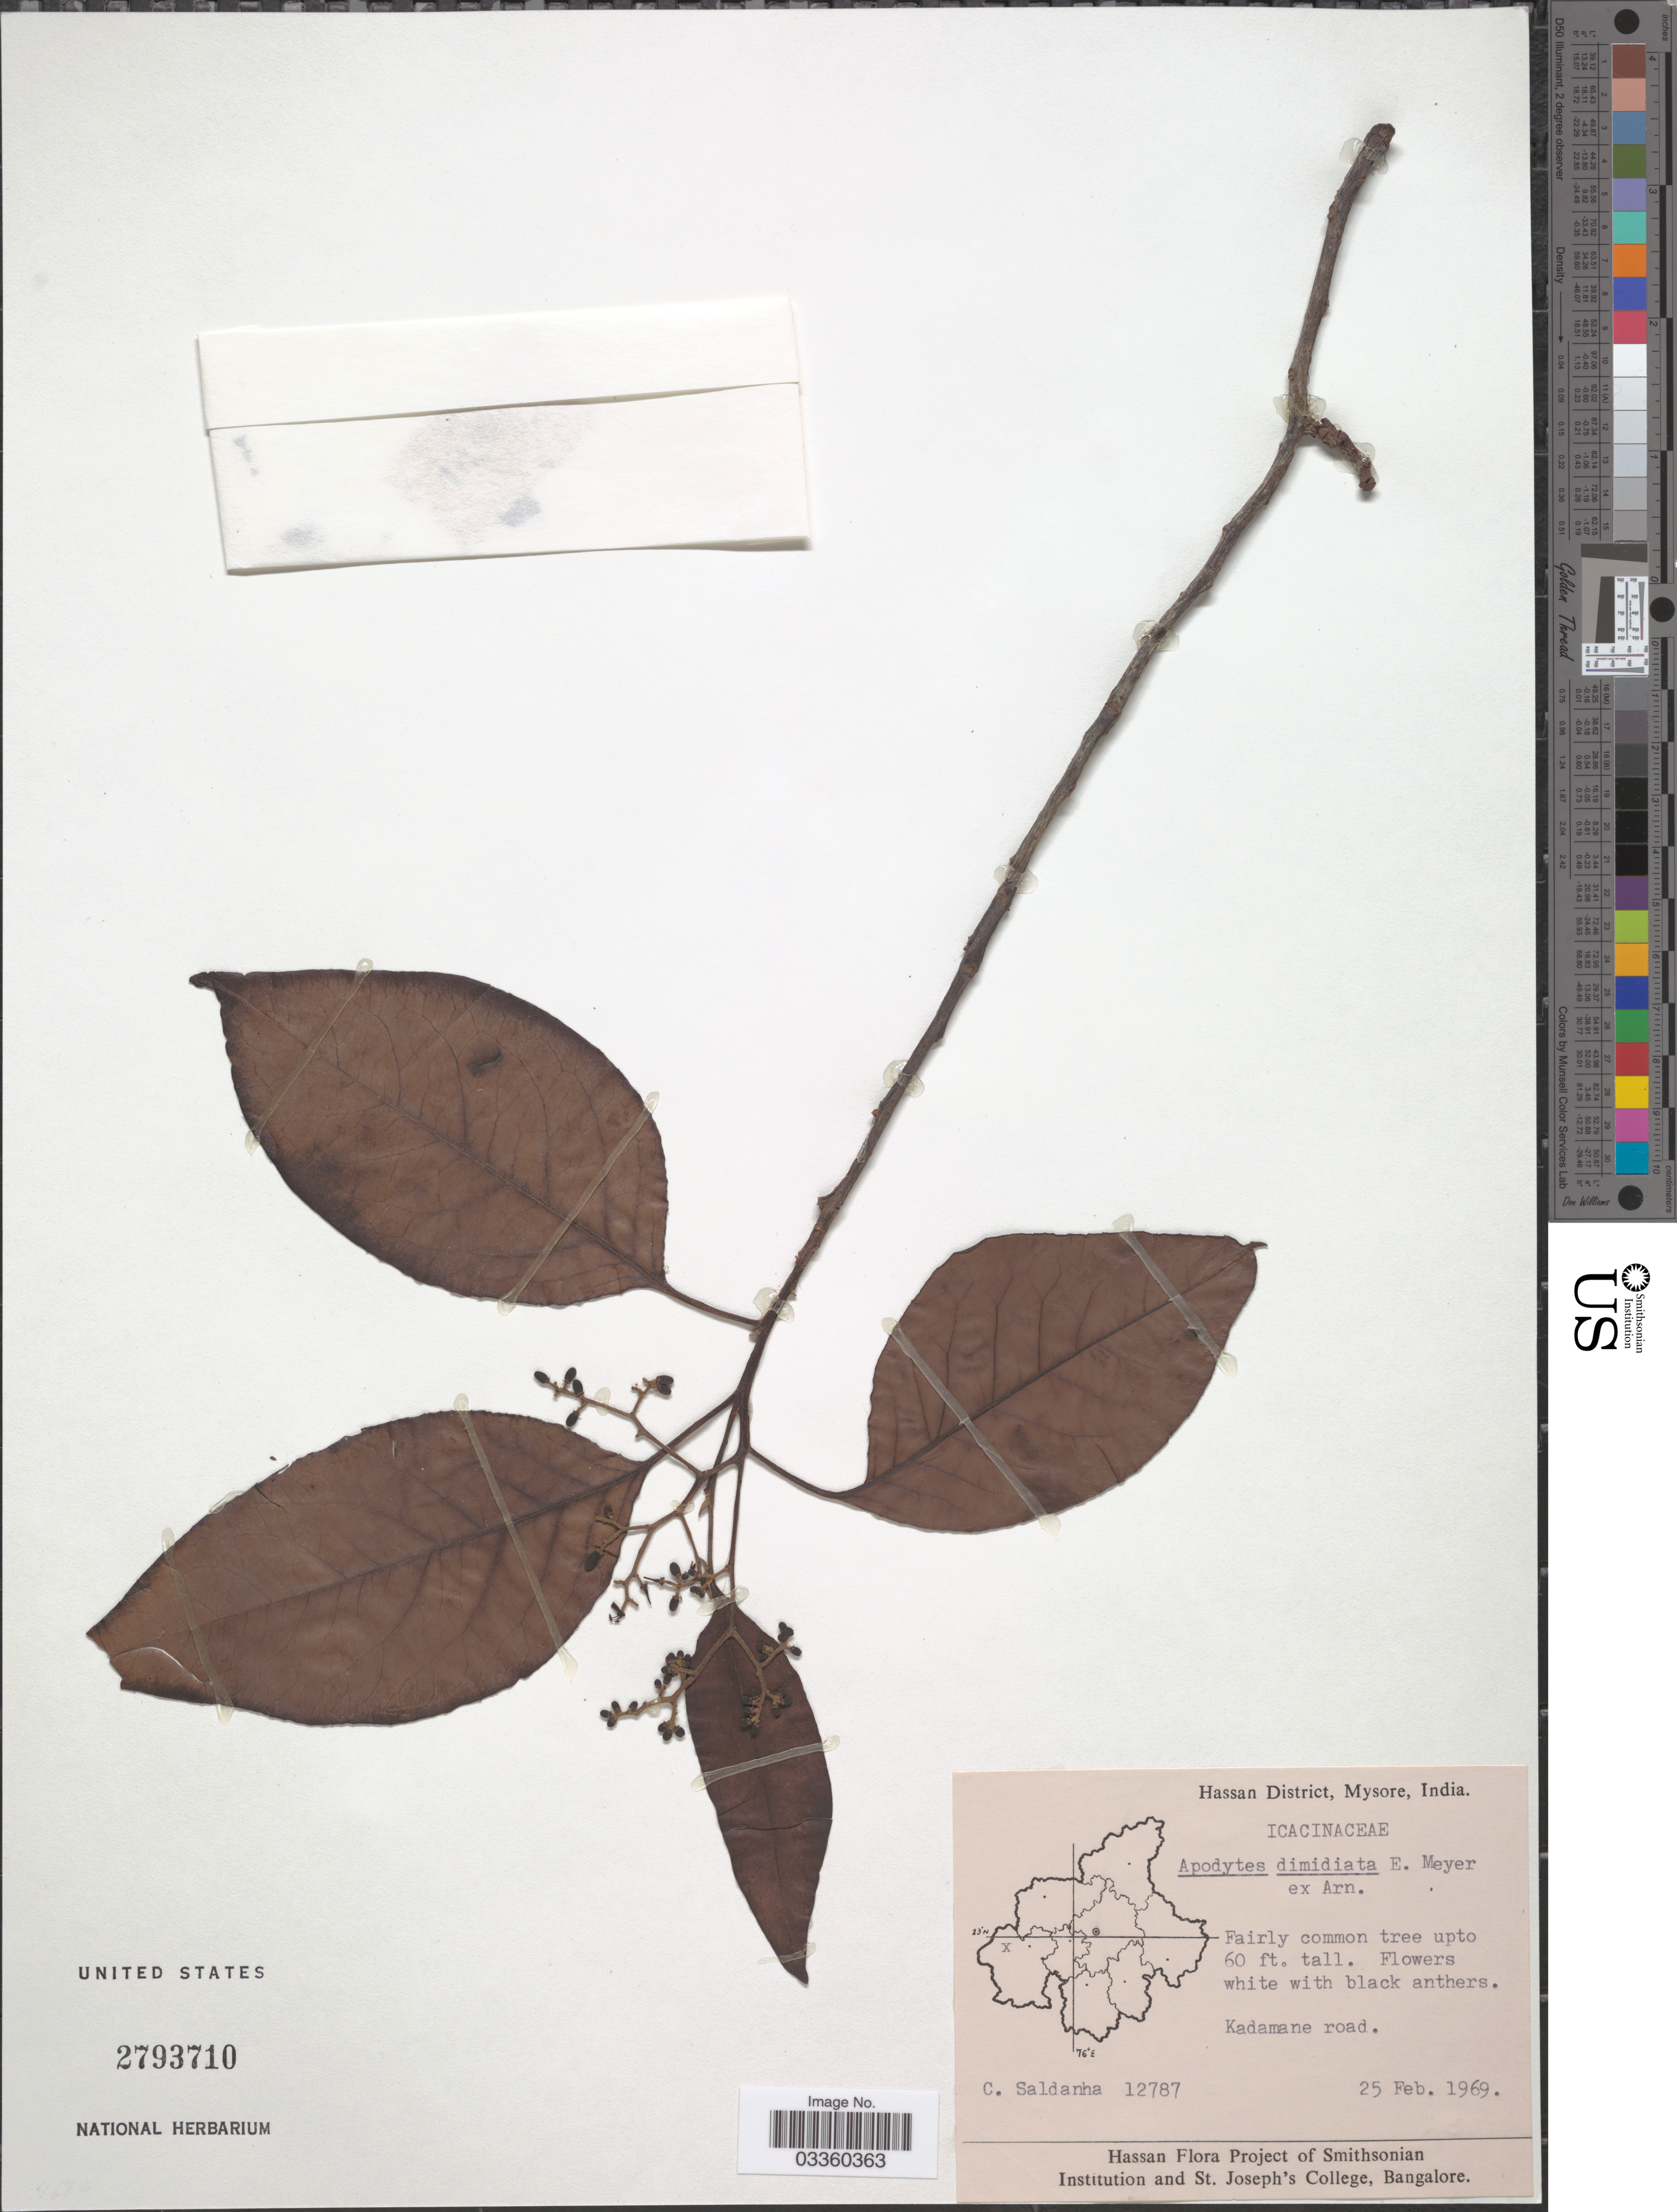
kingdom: Plantae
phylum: Tracheophyta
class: Magnoliopsida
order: Metteniusales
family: Metteniusaceae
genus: Apodytes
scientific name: Apodytes dimidiata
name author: E. Mey. ex Arn.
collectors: C. J. Saldanha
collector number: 12787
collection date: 1969-02-25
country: India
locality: Hassan District. Mysore. Kadamane road.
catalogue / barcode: US 2793710